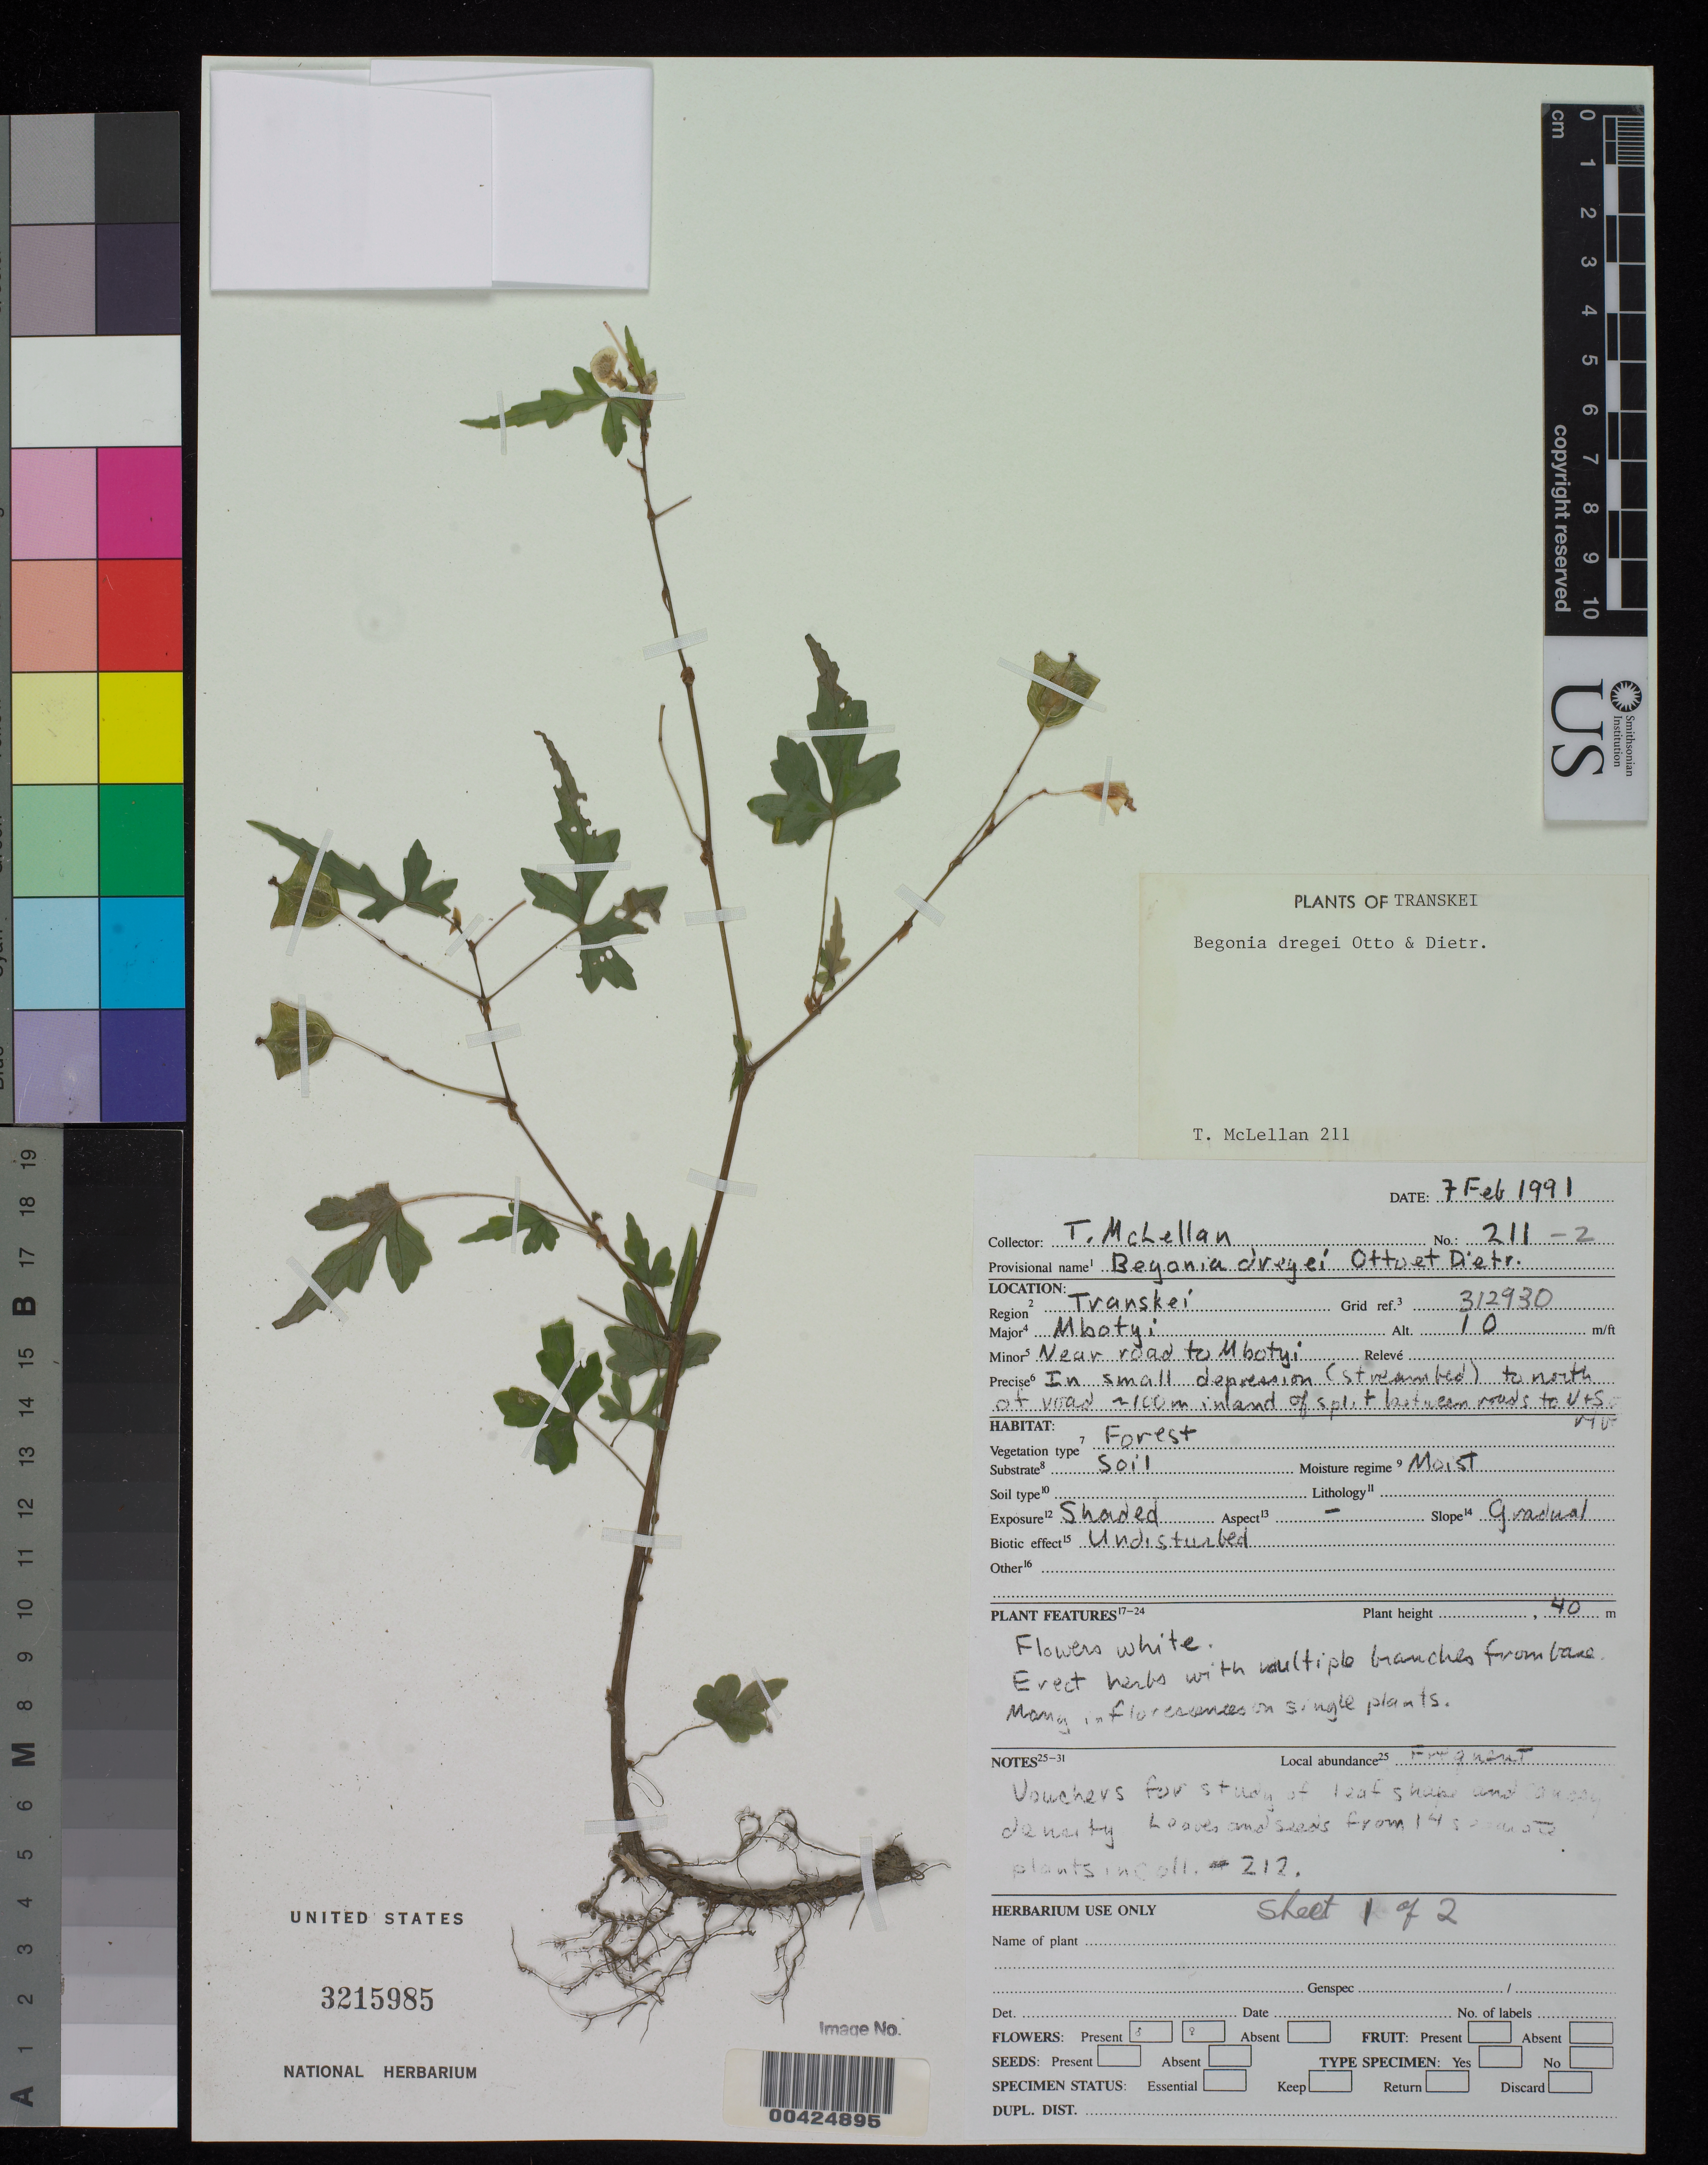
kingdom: Plantae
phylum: Tracheophyta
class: Magnoliopsida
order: Cucurbitales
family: Begoniaceae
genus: Begonia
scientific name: Begonia dregei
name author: Otto & D. Dietr.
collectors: T. McLellan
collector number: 211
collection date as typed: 07 Feb 1991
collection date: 1991-02-07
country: South Africa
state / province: Eastern Cape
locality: Mbotyi. Transkei.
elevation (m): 10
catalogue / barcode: US 3215985